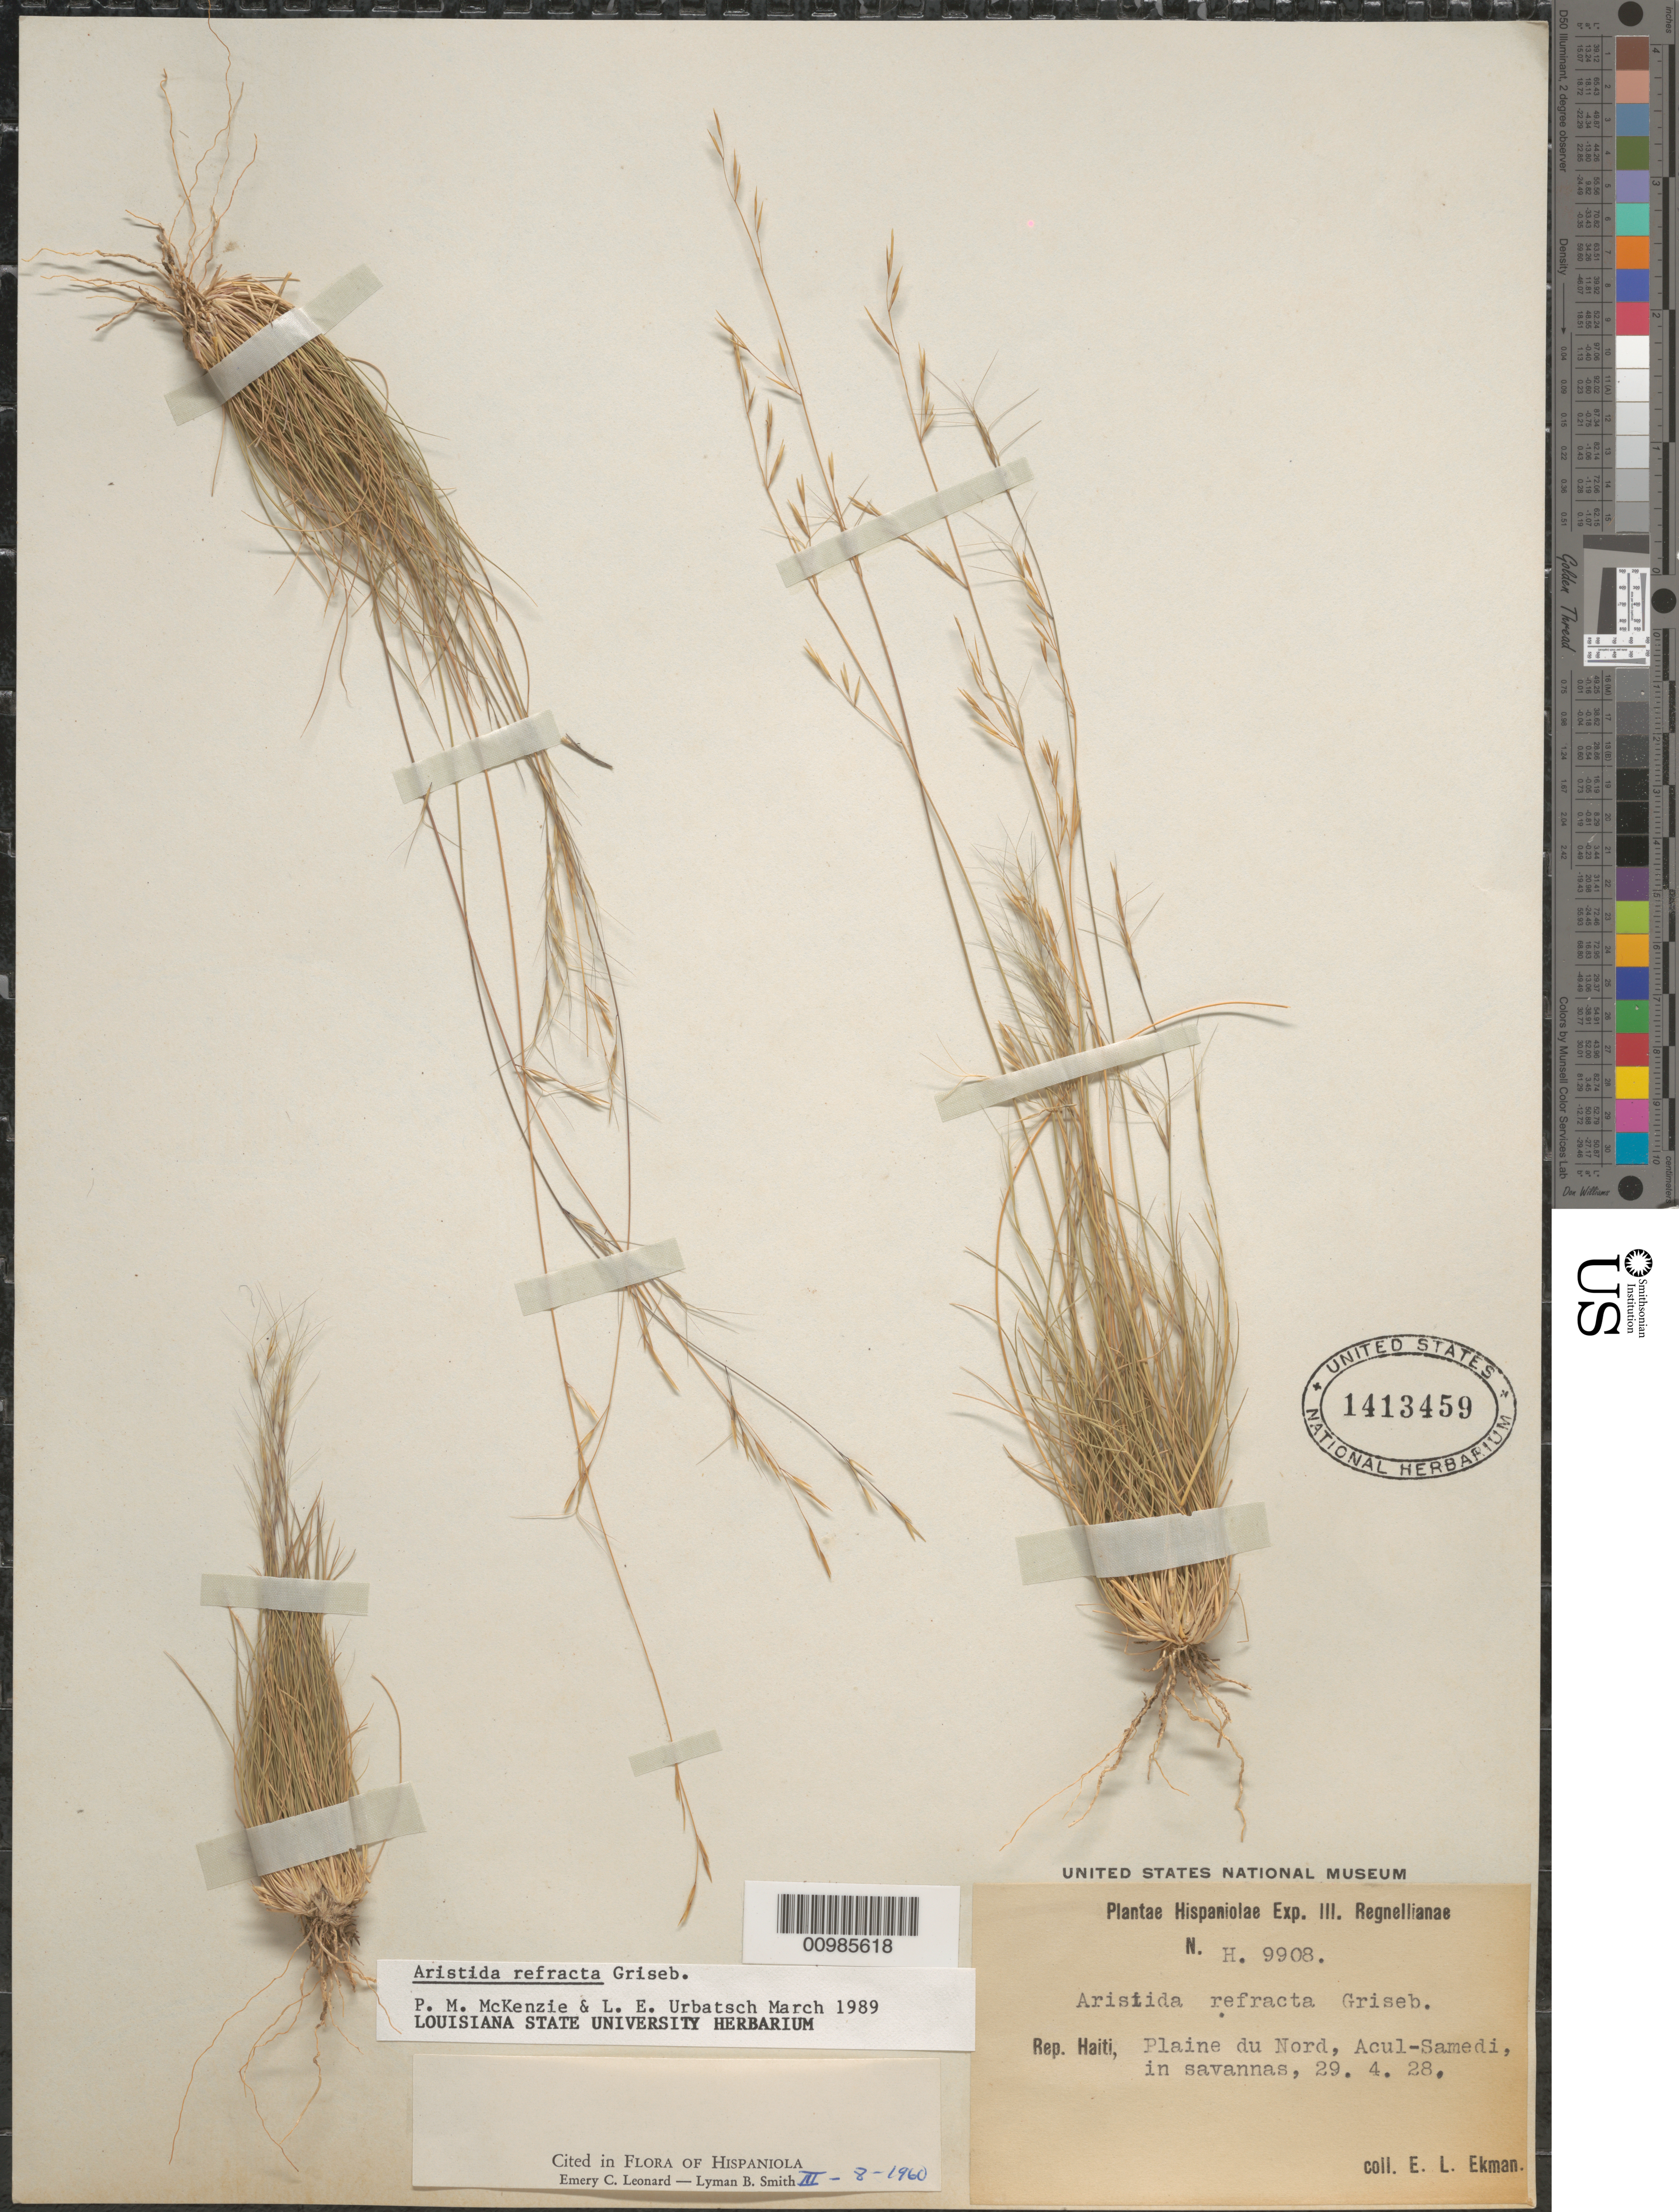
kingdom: Plantae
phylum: Tracheophyta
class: Liliopsida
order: Poales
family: Poaceae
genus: Aristida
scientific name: Aristida refracta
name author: Griseb.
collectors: E. L. Ekman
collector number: H 9908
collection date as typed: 29 Apr 1928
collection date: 1928-04-29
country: Haiti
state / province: Nord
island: Hispaniola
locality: Plaine du Nord, Acul-Samedi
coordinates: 0 N, 0 E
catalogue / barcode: US 1413459